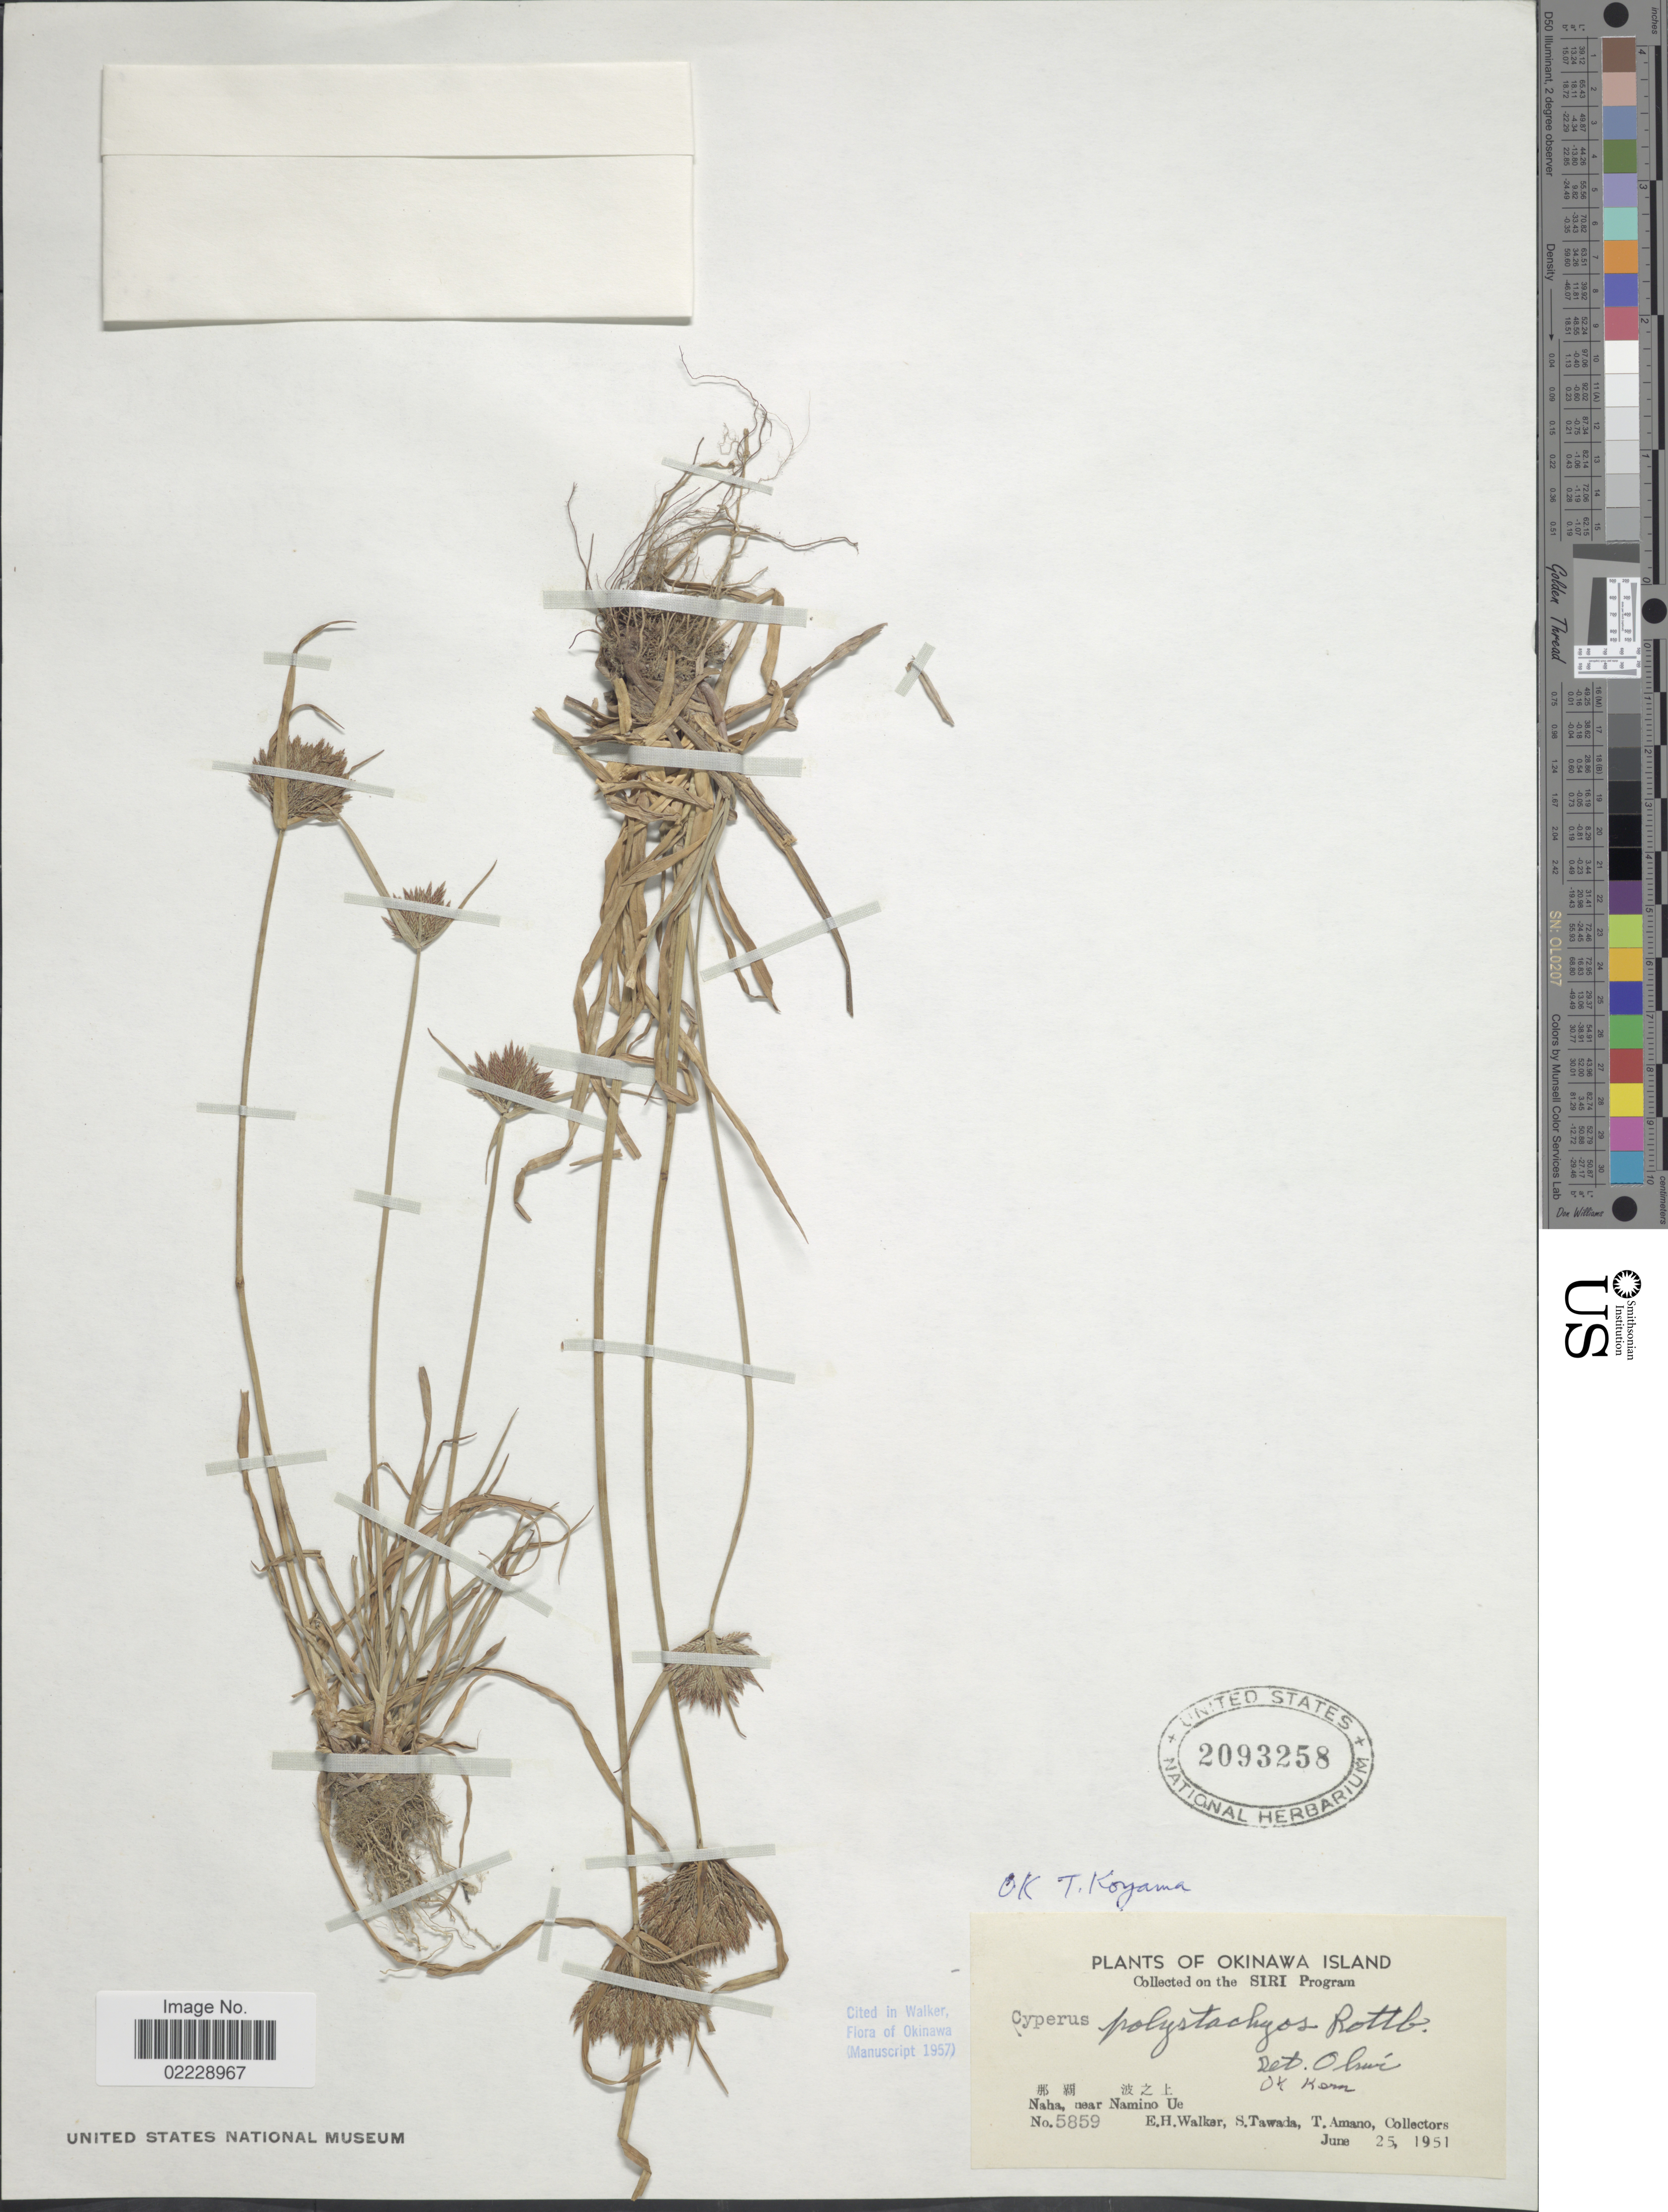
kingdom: Plantae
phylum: Tracheophyta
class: Liliopsida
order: Poales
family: Cyperaceae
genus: Cyperus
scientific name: Cyperus polystachyos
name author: Rottb.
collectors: E. H. Walker, S. Tawada & T. Amano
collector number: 5859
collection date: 1951-06-25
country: Japan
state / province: Okinawa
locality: Okinawa Island. Naha, near Namino Ue.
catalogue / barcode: US 2093258